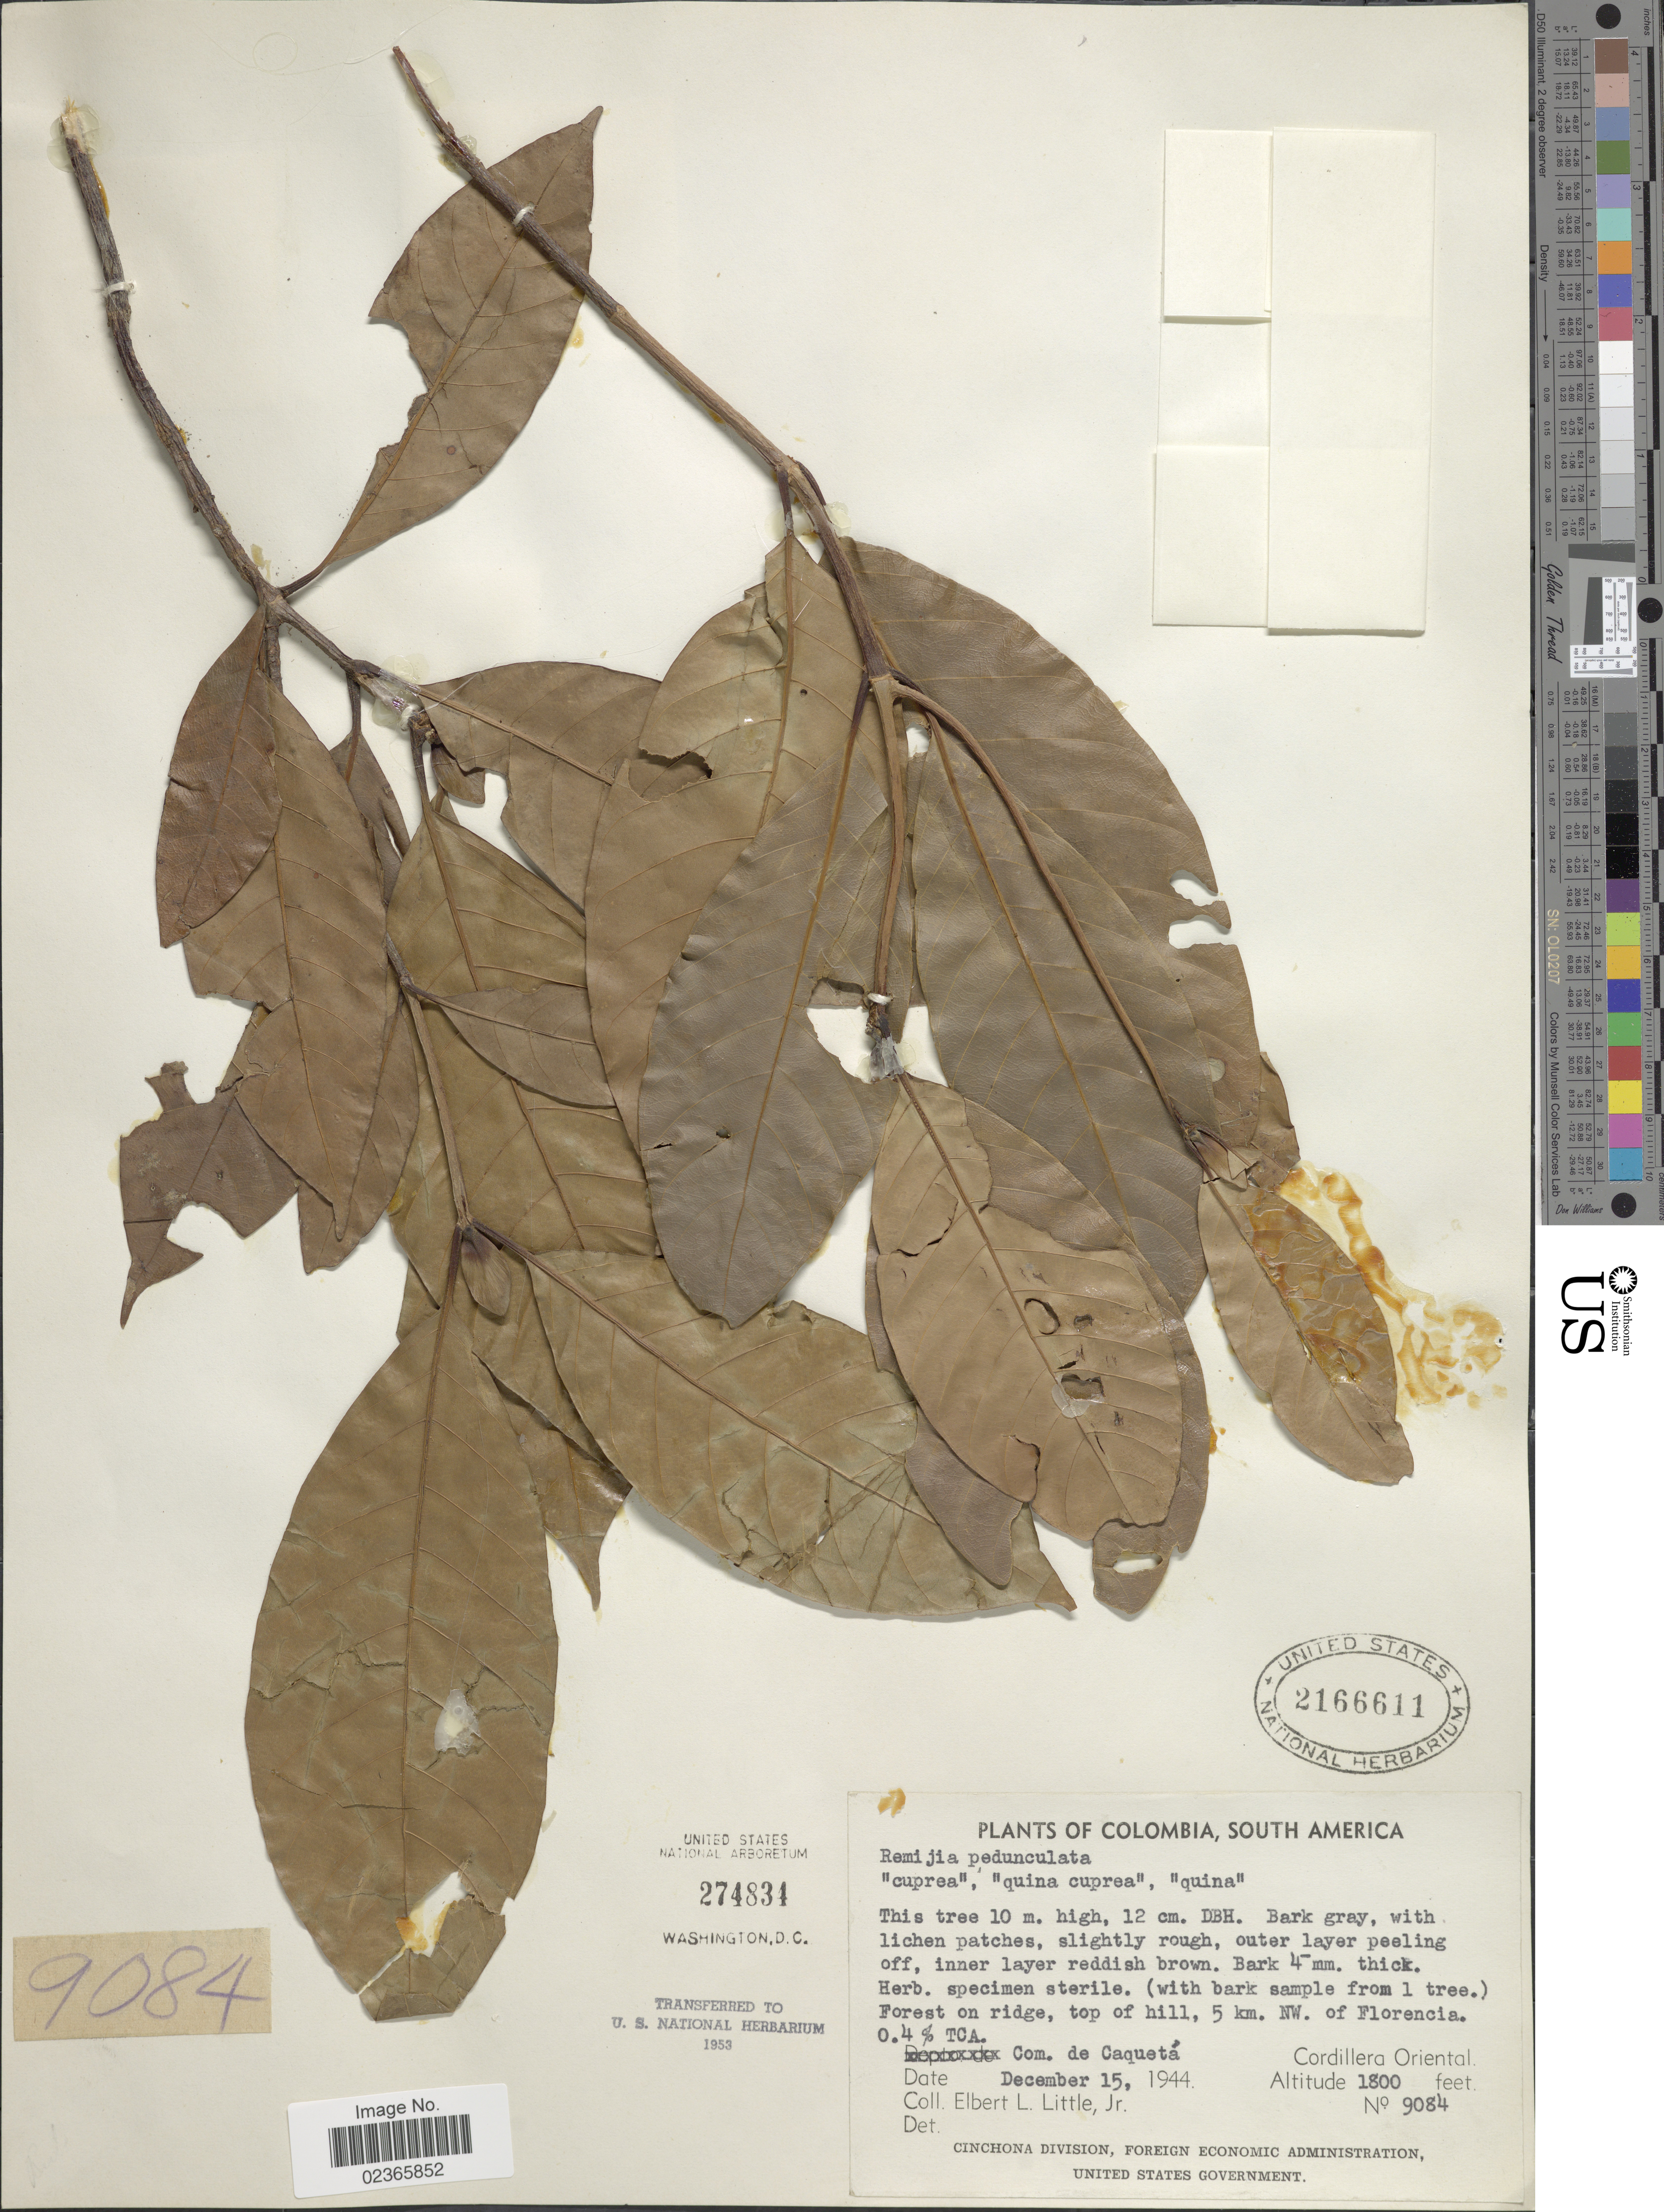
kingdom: Plantae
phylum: Tracheophyta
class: Magnoliopsida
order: Gentianales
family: Rubiaceae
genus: Remijia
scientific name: Remijia pedunculata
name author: (H. Karst.) Fluck.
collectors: E. L. Little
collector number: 9084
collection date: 1944-12-15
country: Colombia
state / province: Caquetá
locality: Forest on ridge, top of hill, 5 km. NW. of Florencia, Cordillera Oriental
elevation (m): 549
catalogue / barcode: US 2166611